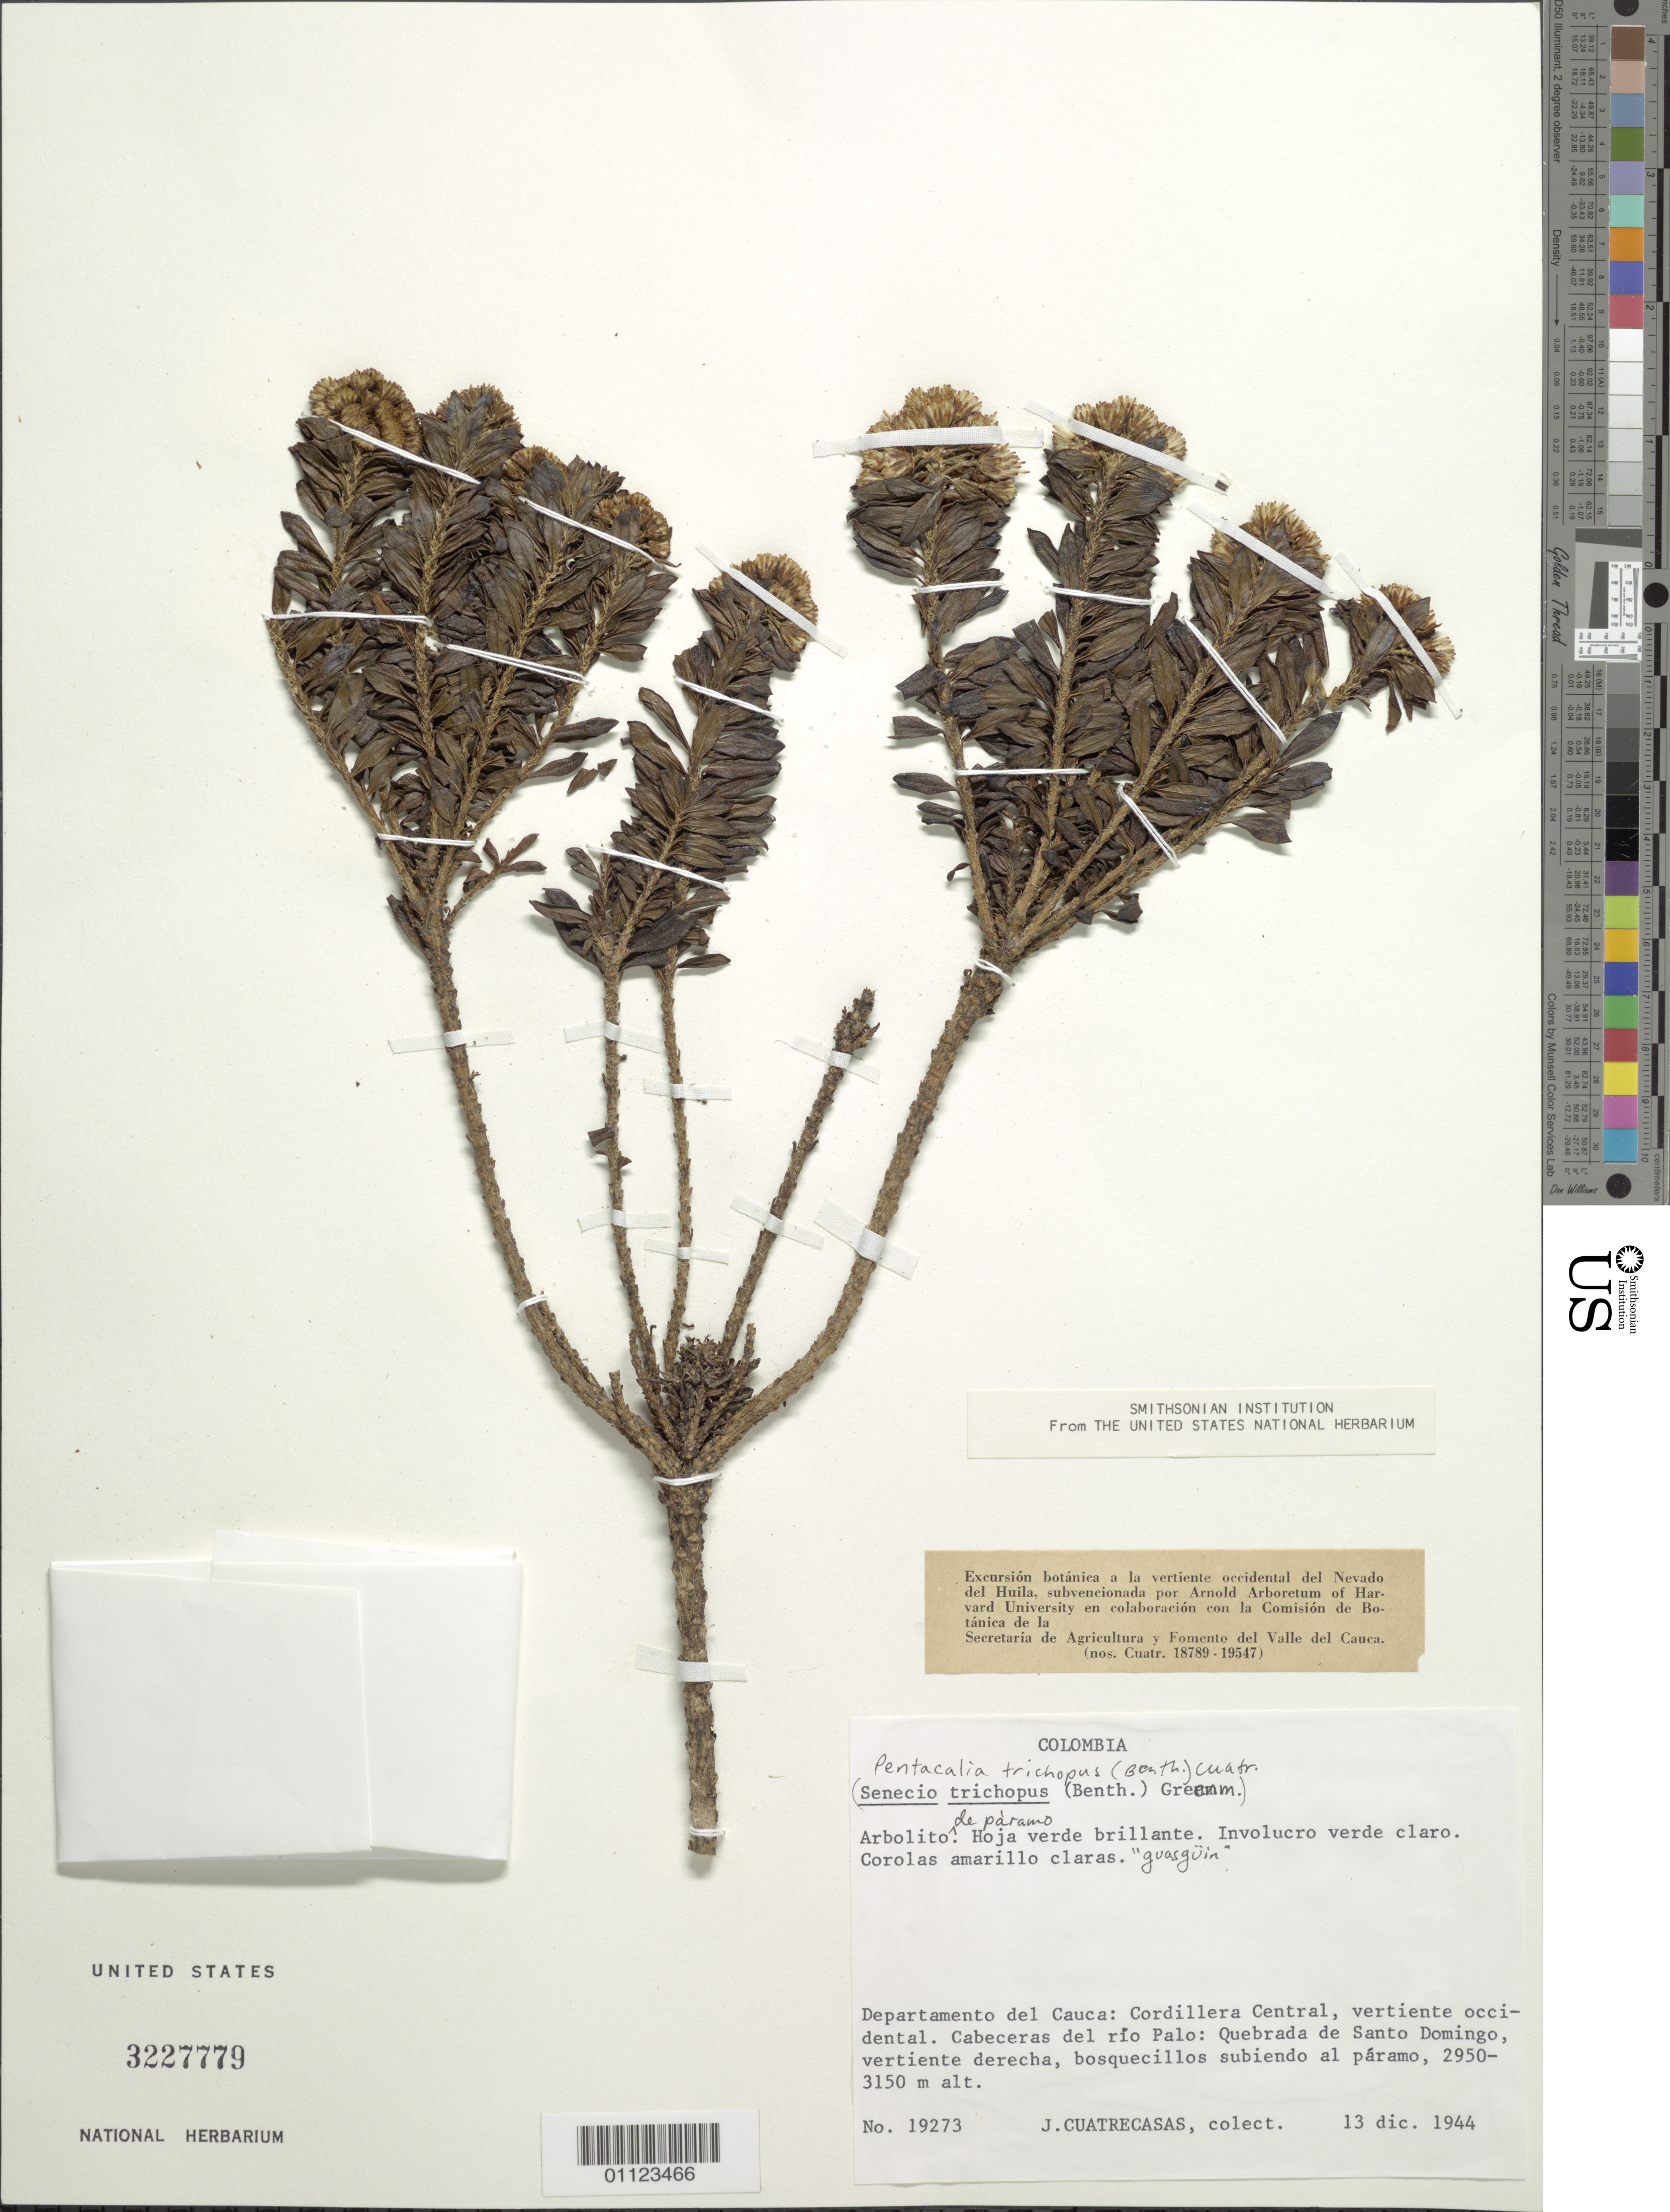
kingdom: Plantae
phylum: Tracheophyta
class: Magnoliopsida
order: Asterales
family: Asteraceae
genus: Pentacalia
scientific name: Pentacalia trichopus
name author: (Benth.) Cuatrec.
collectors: J. Cuatrecasas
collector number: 19273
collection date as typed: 13 Dec 1944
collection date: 1944-12-13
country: Colombia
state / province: Cauca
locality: Cordillera Central, Vertiente Occidental, Cabeceras del Rio Palo, Quebrada de Santo Domingo, vertiente derecha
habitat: bosquecillos subiendo al paramo.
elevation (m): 2950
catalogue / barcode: US 3227779